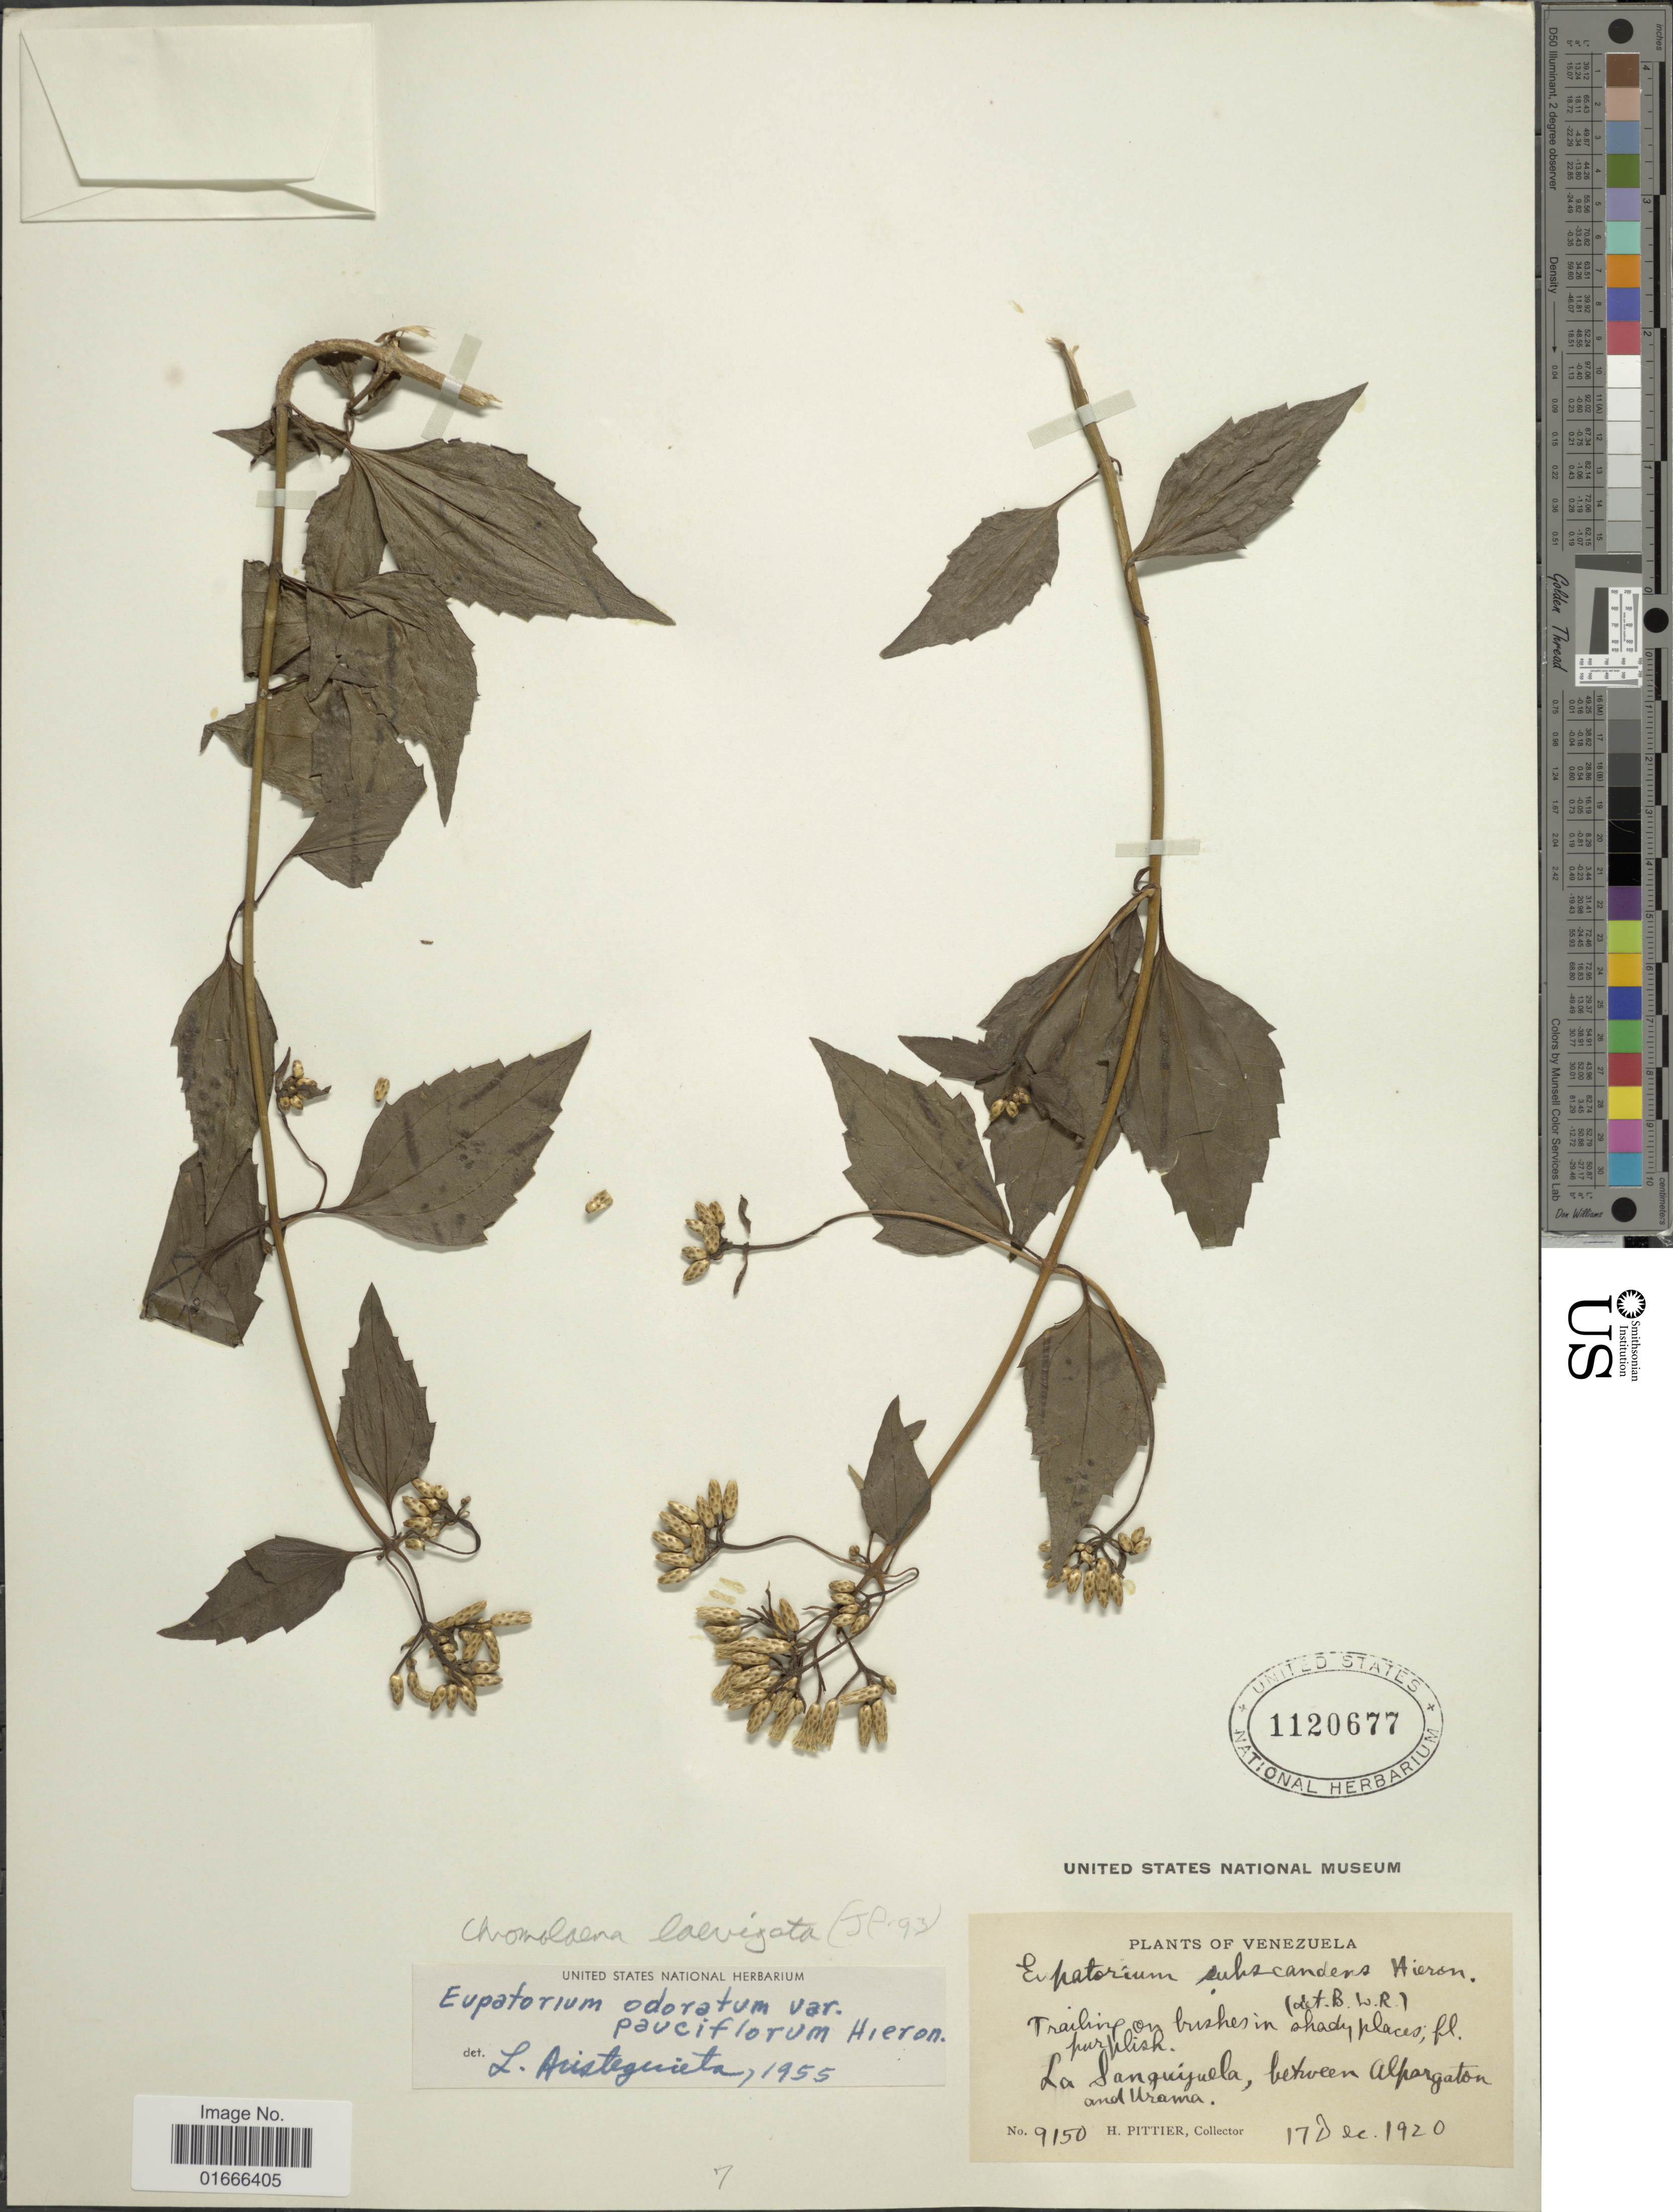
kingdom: Plantae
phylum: Tracheophyta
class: Magnoliopsida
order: Asterales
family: Asteraceae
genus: Chromolaena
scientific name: Chromolaena laevigata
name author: (Lam.) R.M. King & H. Rob.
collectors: H. F. Pittier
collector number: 9150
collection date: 1920-12-17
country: Venezuela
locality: La Sanguijuela, between Alpargaton and Urama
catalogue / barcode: US 1120677